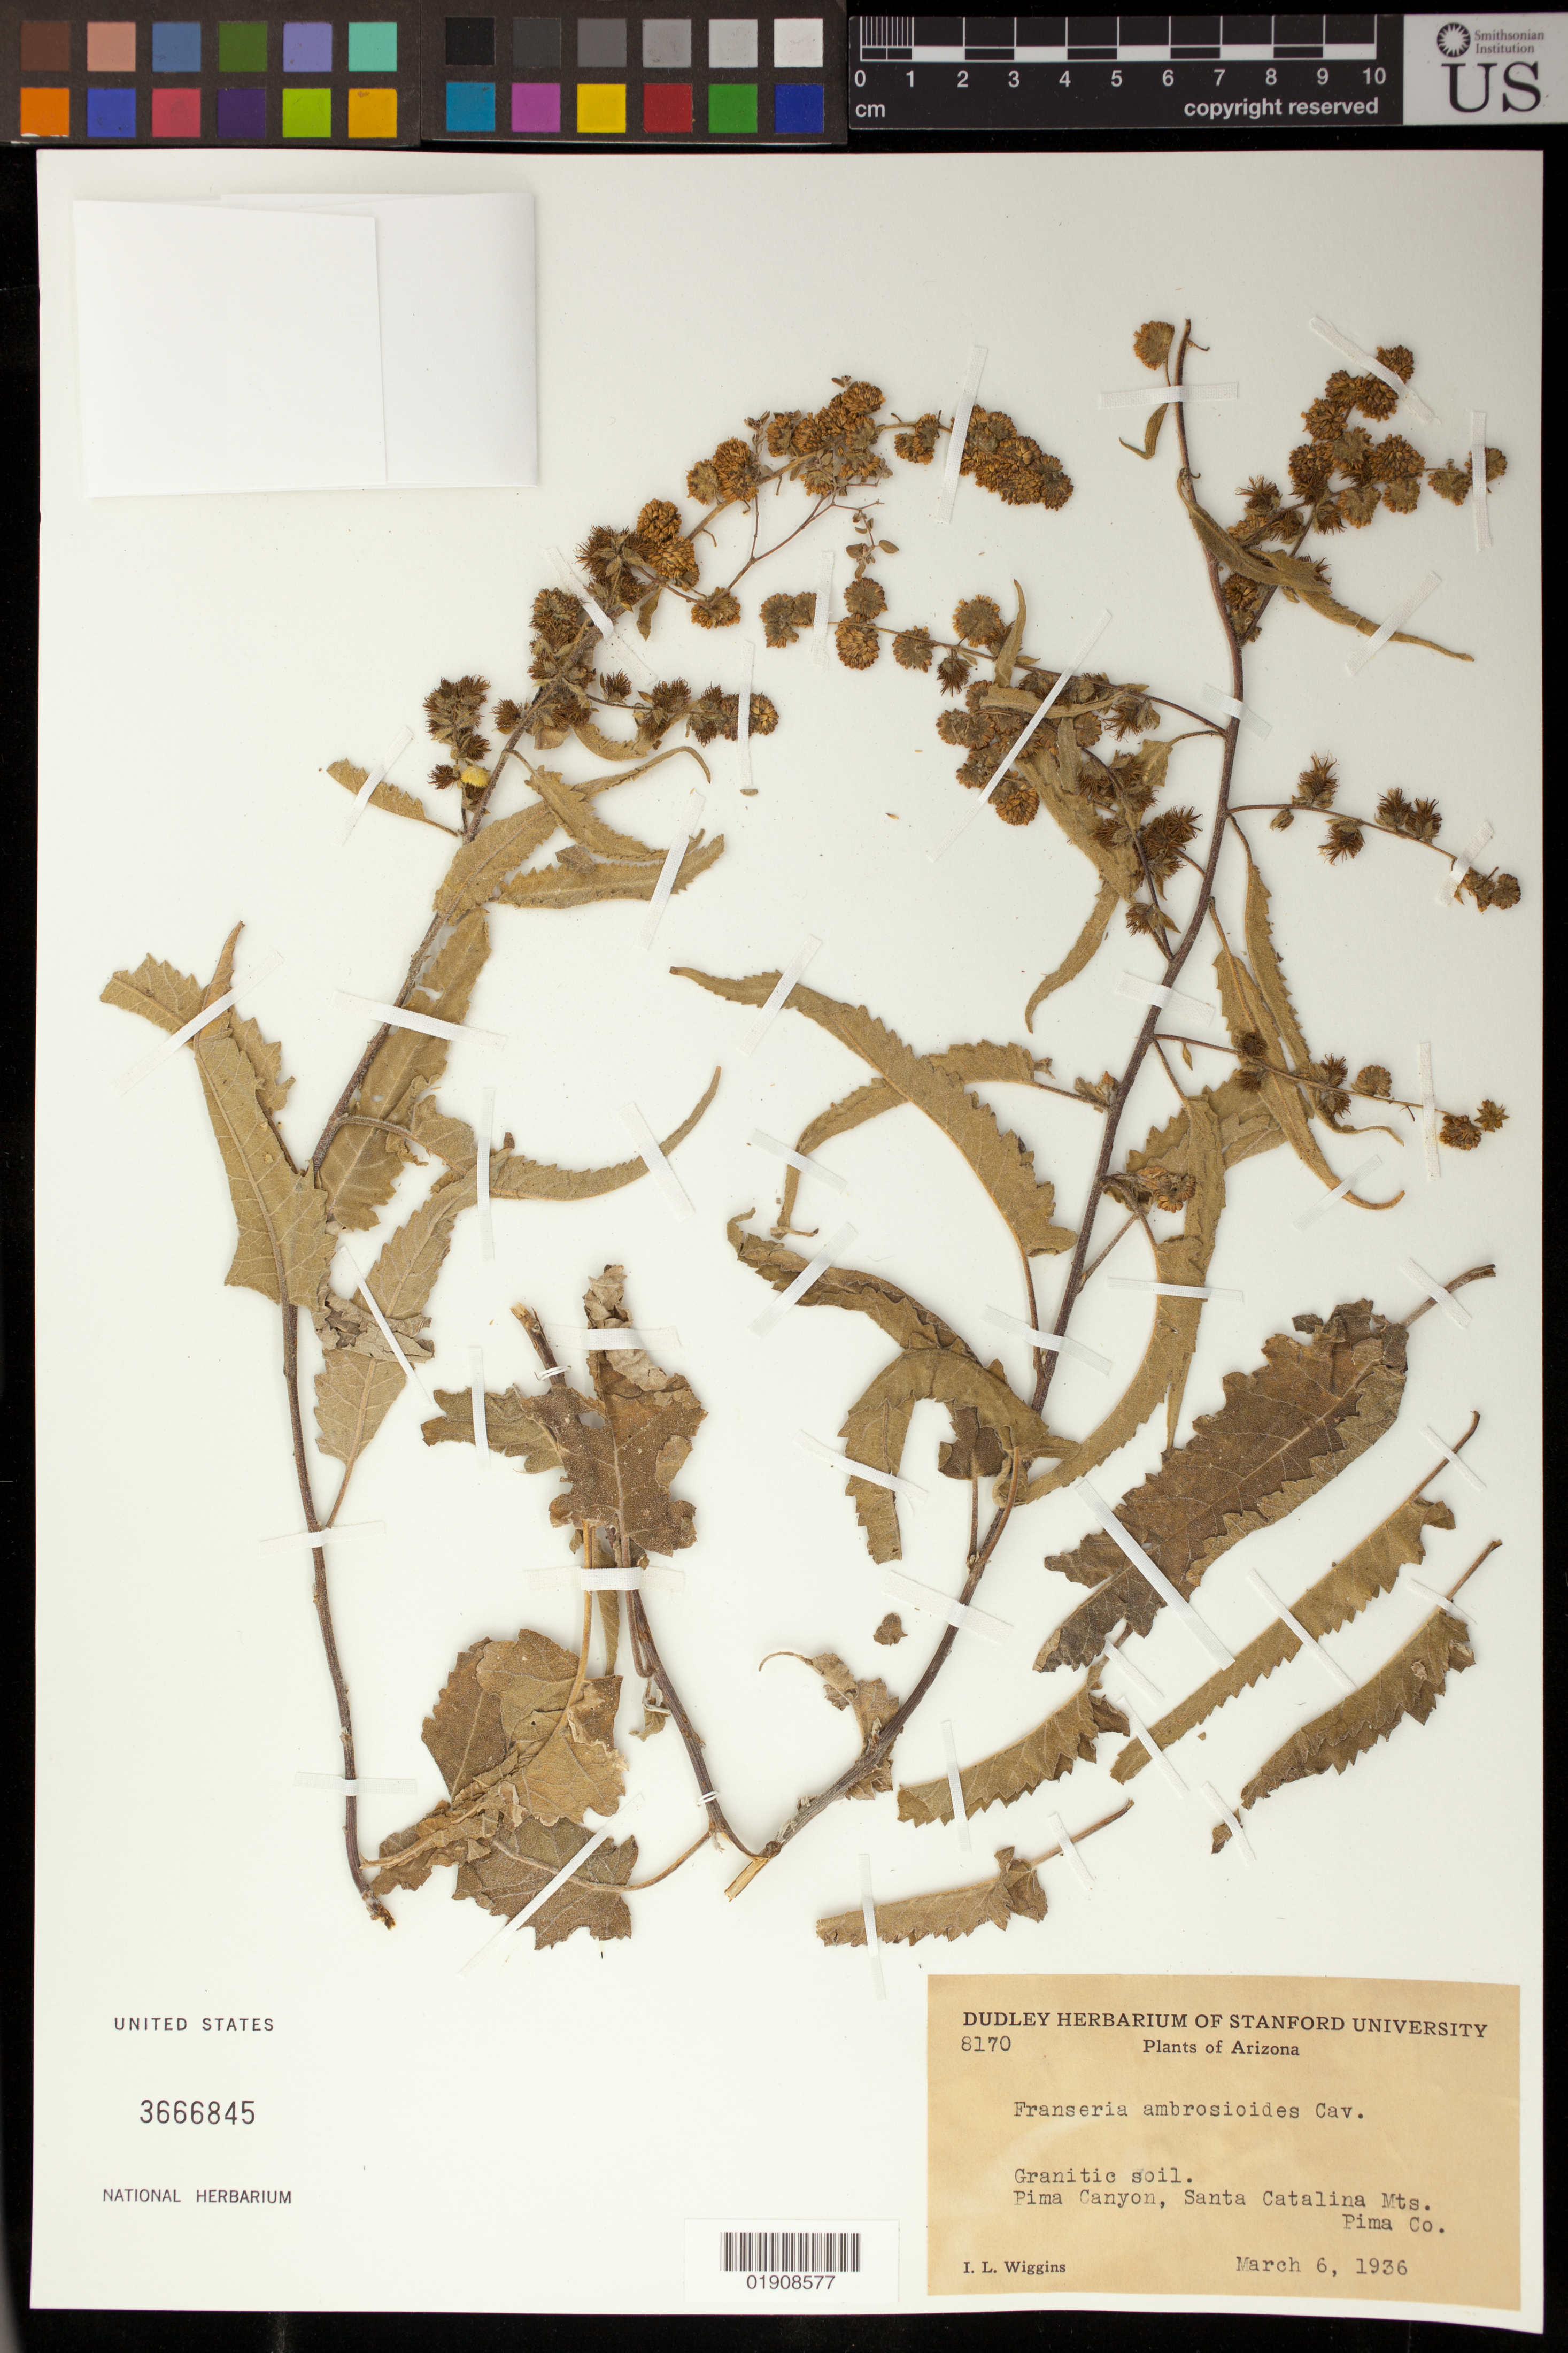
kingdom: Plantae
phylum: Tracheophyta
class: Magnoliopsida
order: Asterales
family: Asteraceae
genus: Franseria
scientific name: Franseria ambrosioides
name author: Cav.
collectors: I. L. Wiggins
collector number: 8170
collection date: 1936-03-06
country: United States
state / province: Arizona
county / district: Pima County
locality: Under shading rocks, Pima Canyon, Santa Catalina Mountains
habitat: Granitic soil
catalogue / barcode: US 3666845